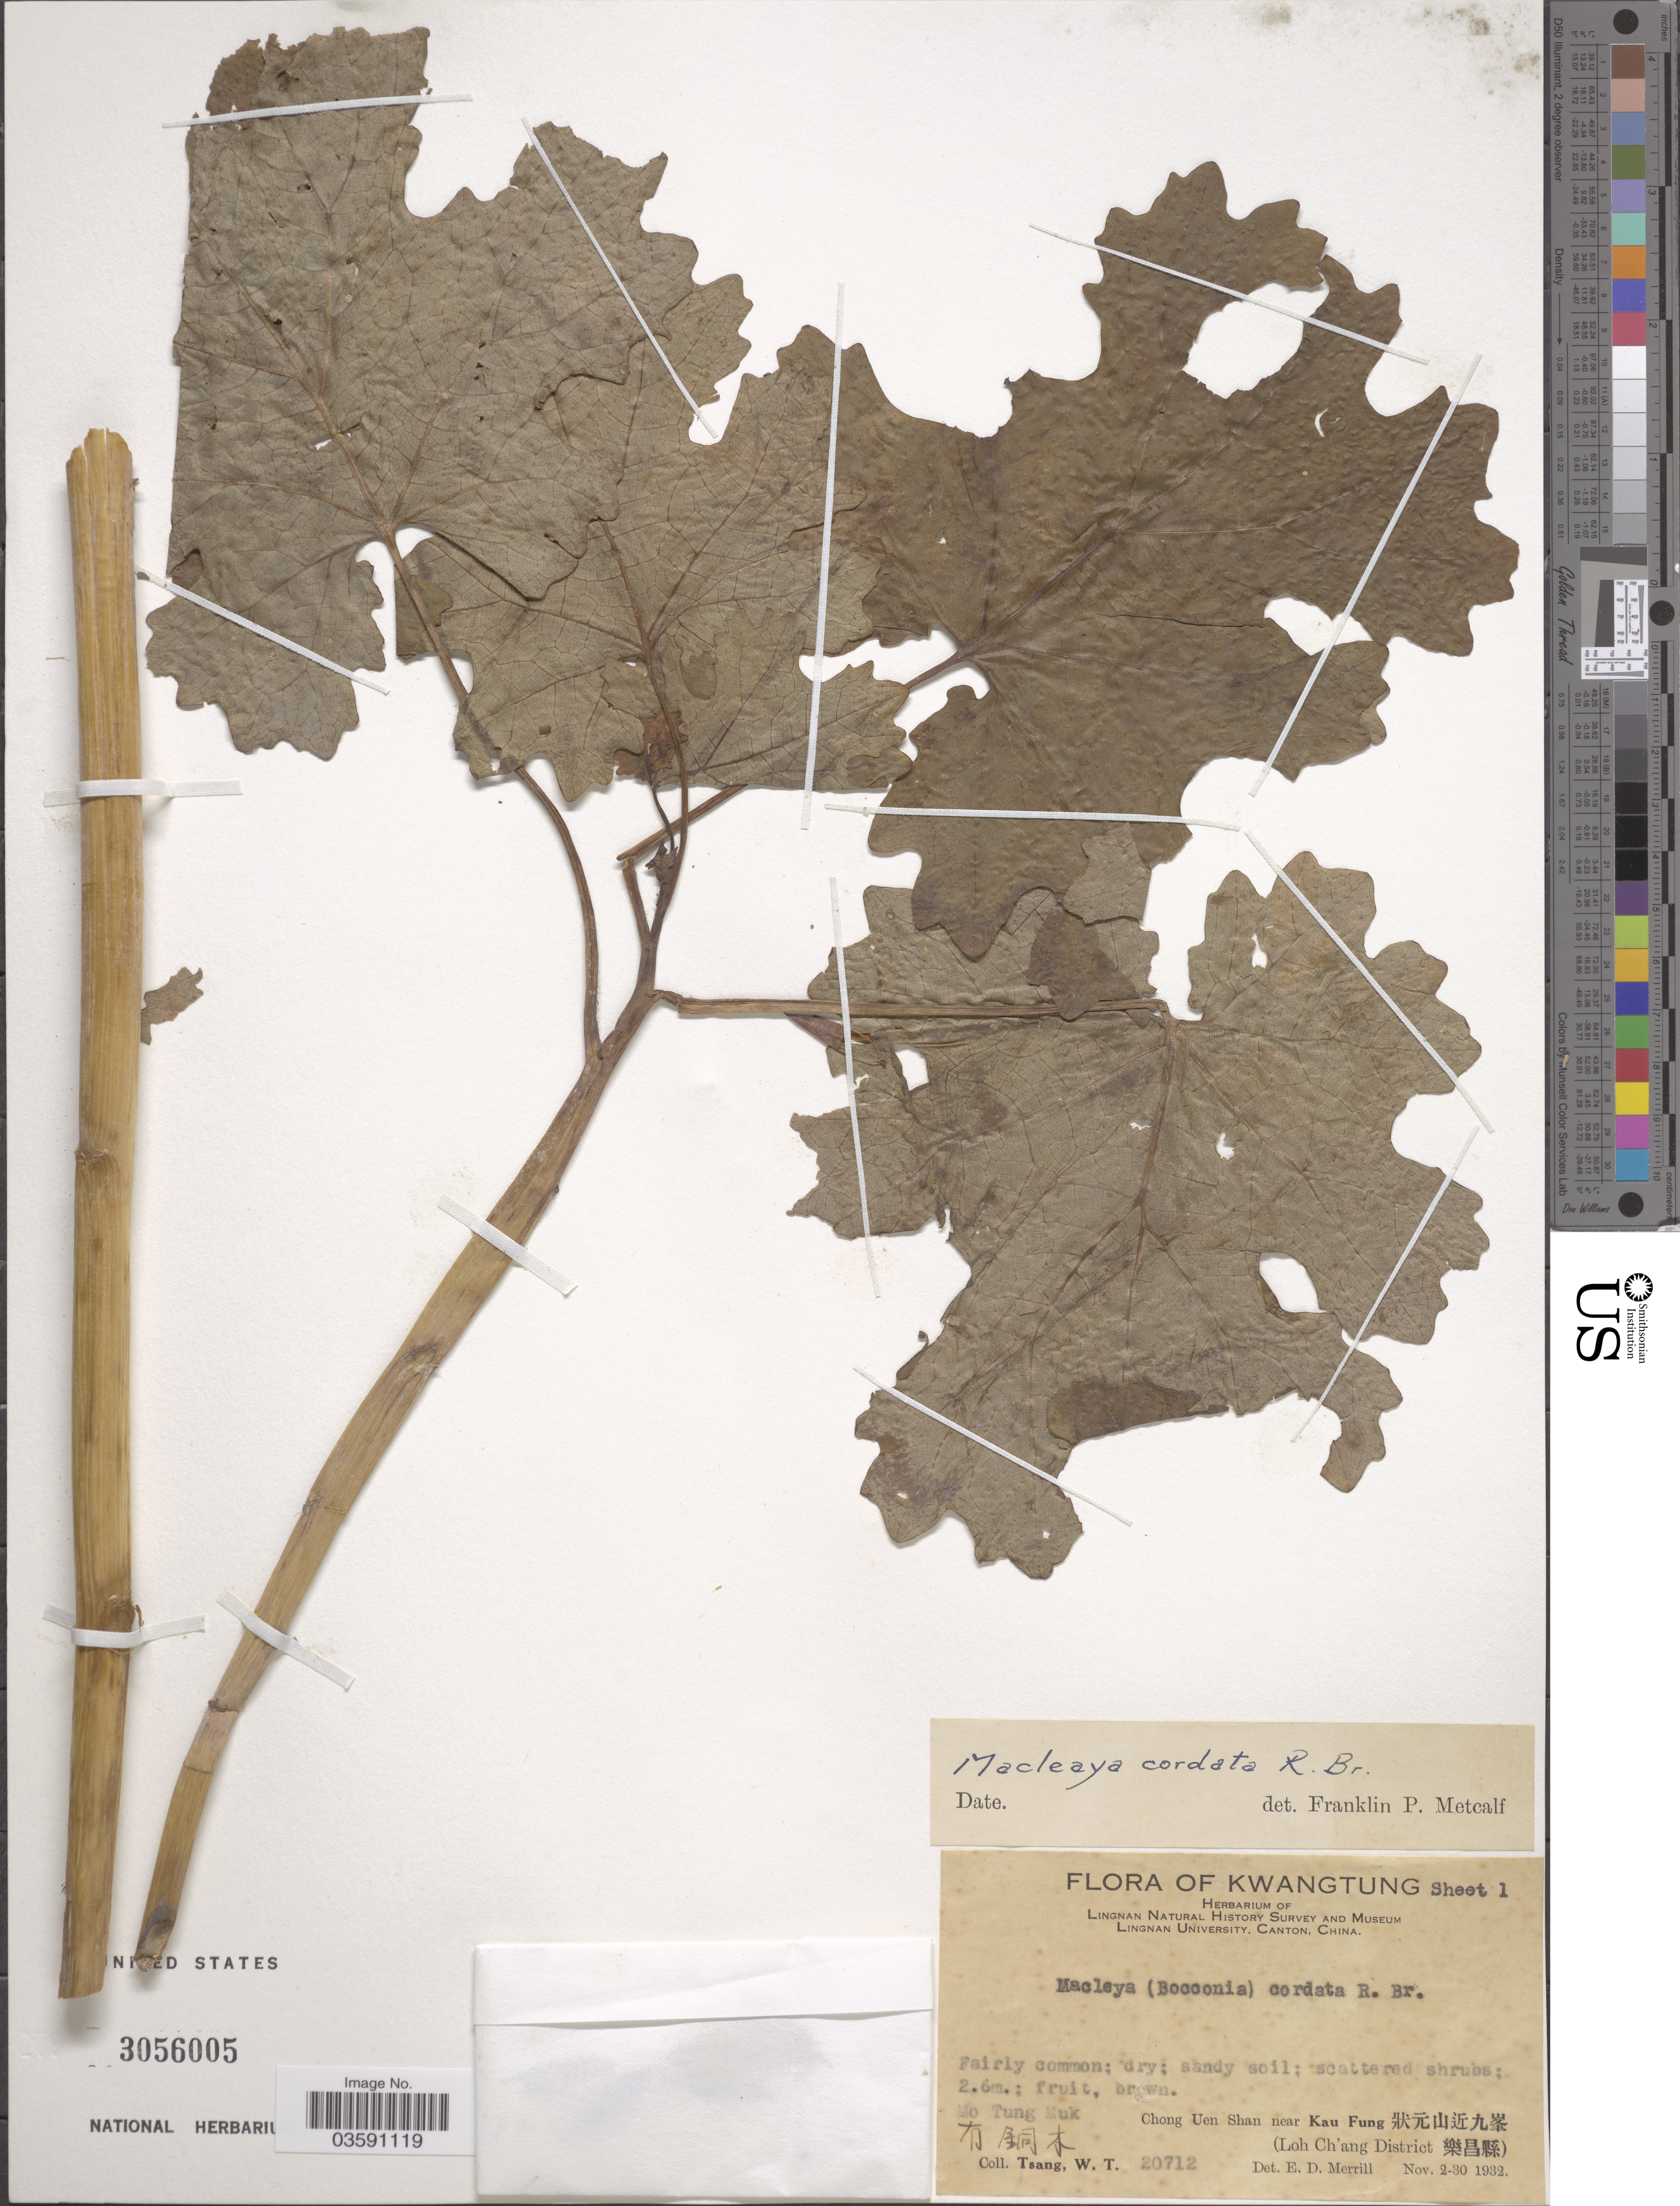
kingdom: Plantae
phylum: Tracheophyta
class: Magnoliopsida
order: Ranunculales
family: Papaveraceae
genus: Macleaya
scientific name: Macleaya cordata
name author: (Willd.) R. Br.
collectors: W. T. Tsang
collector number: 20712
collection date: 1932-11-02/1932-11-30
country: China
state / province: Guangdong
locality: Kwangtung. Mo Tung Muk. Chong Uen Shan near Kau Fung X. (Loh Ch'ang District X).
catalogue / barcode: US 3056005